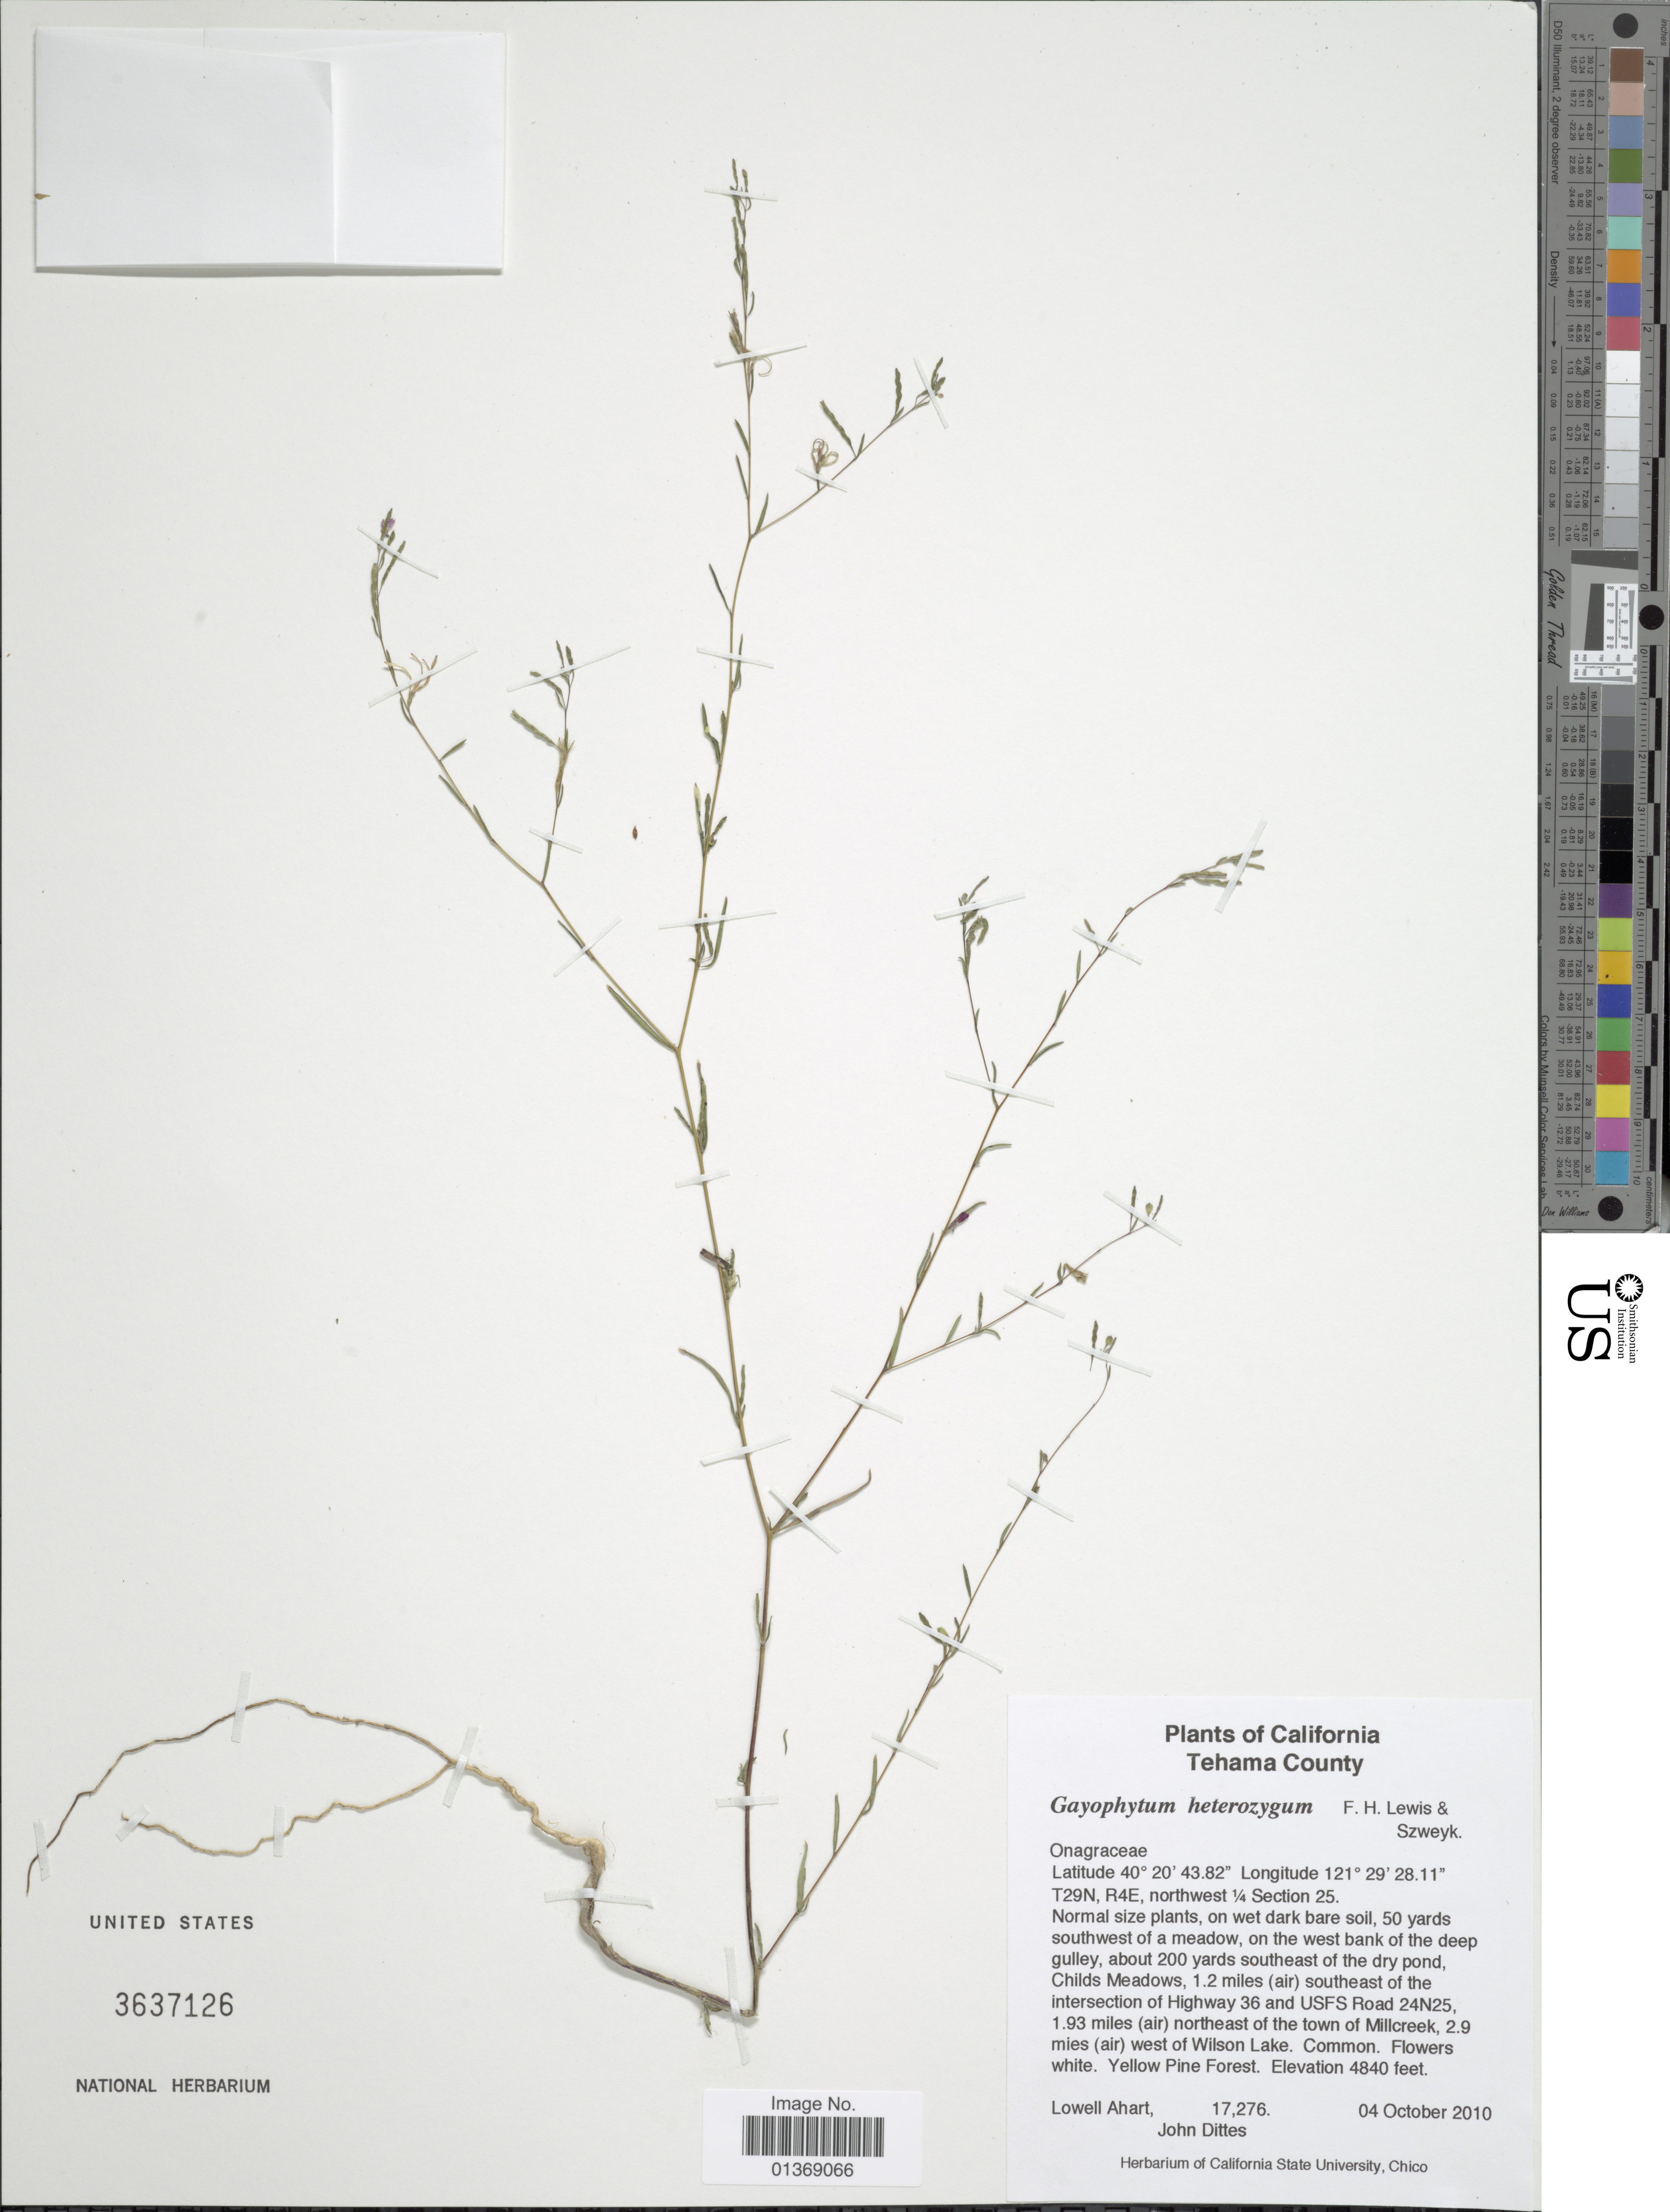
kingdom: Plantae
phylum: Tracheophyta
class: Magnoliopsida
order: Myrtales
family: Onagraceae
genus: Gayophytum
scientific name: Gayophytum heterozygum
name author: F. H. Lewis & Szweyk.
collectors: L. Ahart & J. Dittes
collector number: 17276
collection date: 2010-10-04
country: United States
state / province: California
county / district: Tehama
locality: Tehama County, T29N, R4E, northwest ¼ Section 25, about 200 yards Southeast of the dry pond, Childs Meadows, 1.2 miles (air) Southeast of the intersection of Highway 36 and USFS Road 24N25, 1.93 miles (air) west of Wilson Lake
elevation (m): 1475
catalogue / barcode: US 3637126